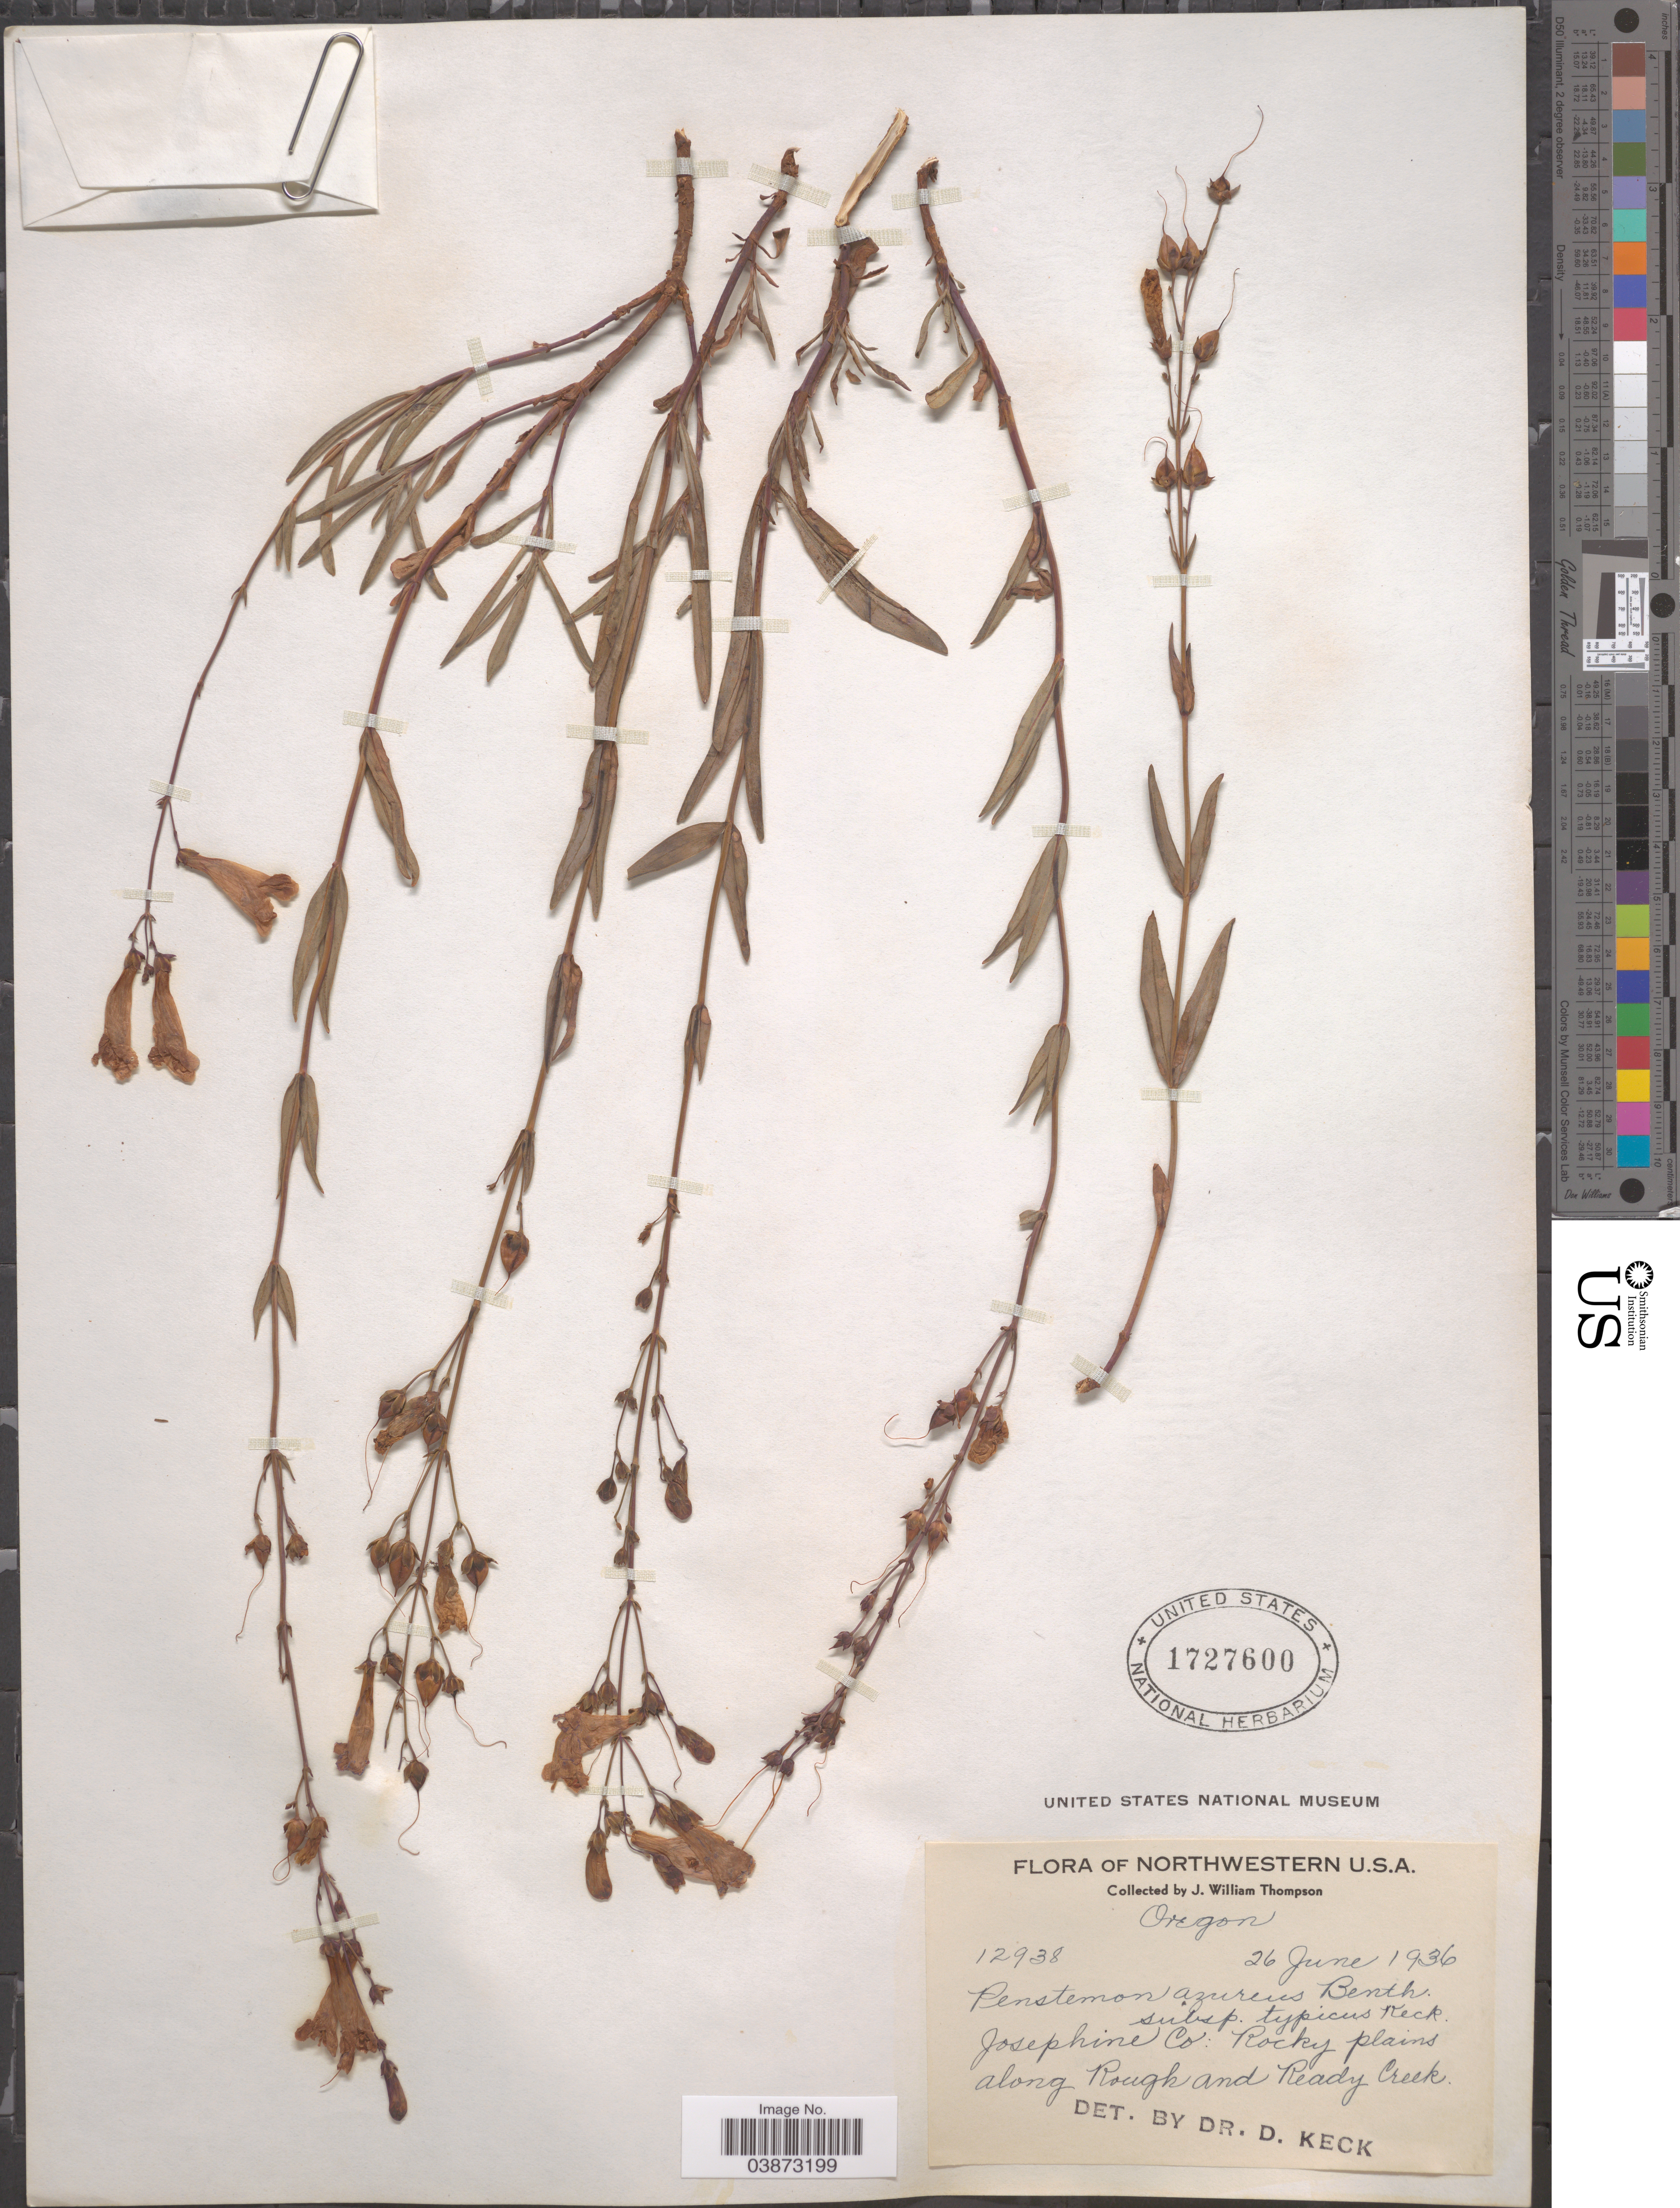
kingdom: Plantae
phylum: Tracheophyta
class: Magnoliopsida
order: Lamiales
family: Plantaginaceae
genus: Penstemon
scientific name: Penstemon azureus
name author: Benth.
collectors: J. W. Thompson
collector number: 12938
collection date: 1936-06-26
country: United States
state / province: Oregon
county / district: Josephine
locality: Northwestern U.S.A. Josephine Co: Rocky plains along Rough and Ready Creek.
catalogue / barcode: US 1727600